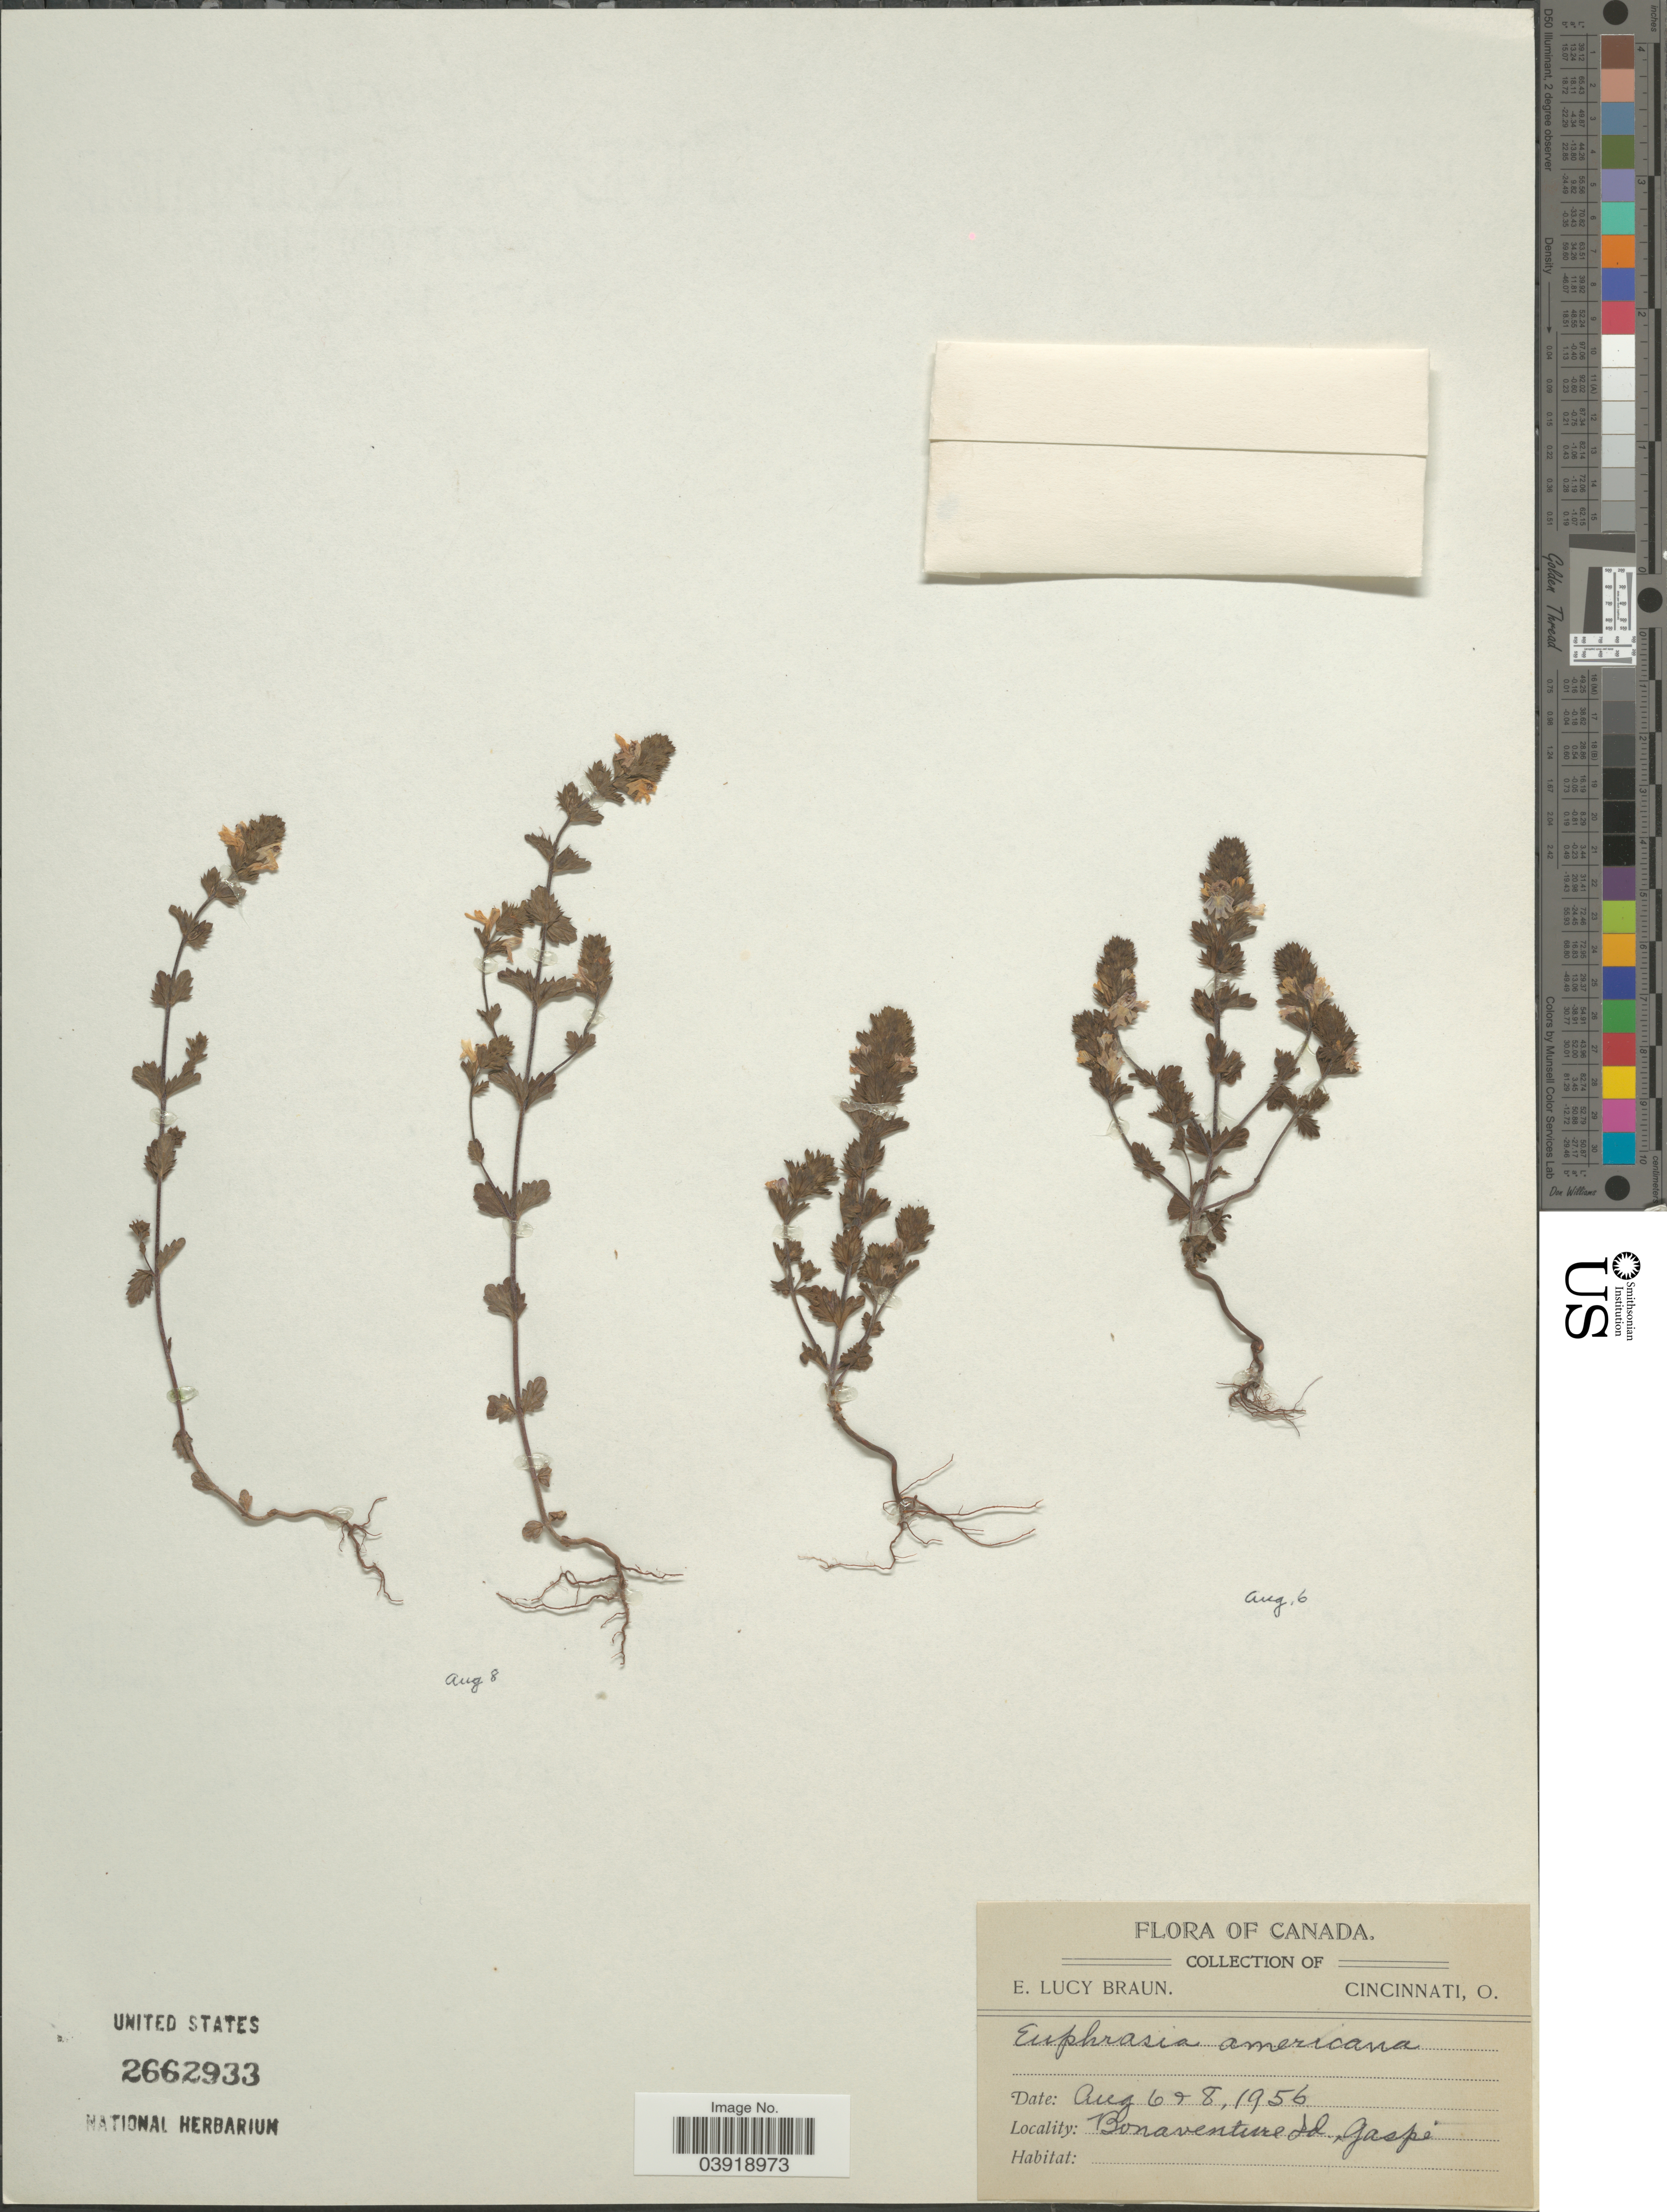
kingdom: Plantae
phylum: Tracheophyta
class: Magnoliopsida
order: Lamiales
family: Orobanchaceae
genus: Euphrasia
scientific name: Euphrasia americana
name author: Wettst.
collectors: E. L. Braun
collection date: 1956-08-06/1956-08-08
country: Canada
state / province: Quebec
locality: Bonaventure Id., Gaspé.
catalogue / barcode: US 2662933